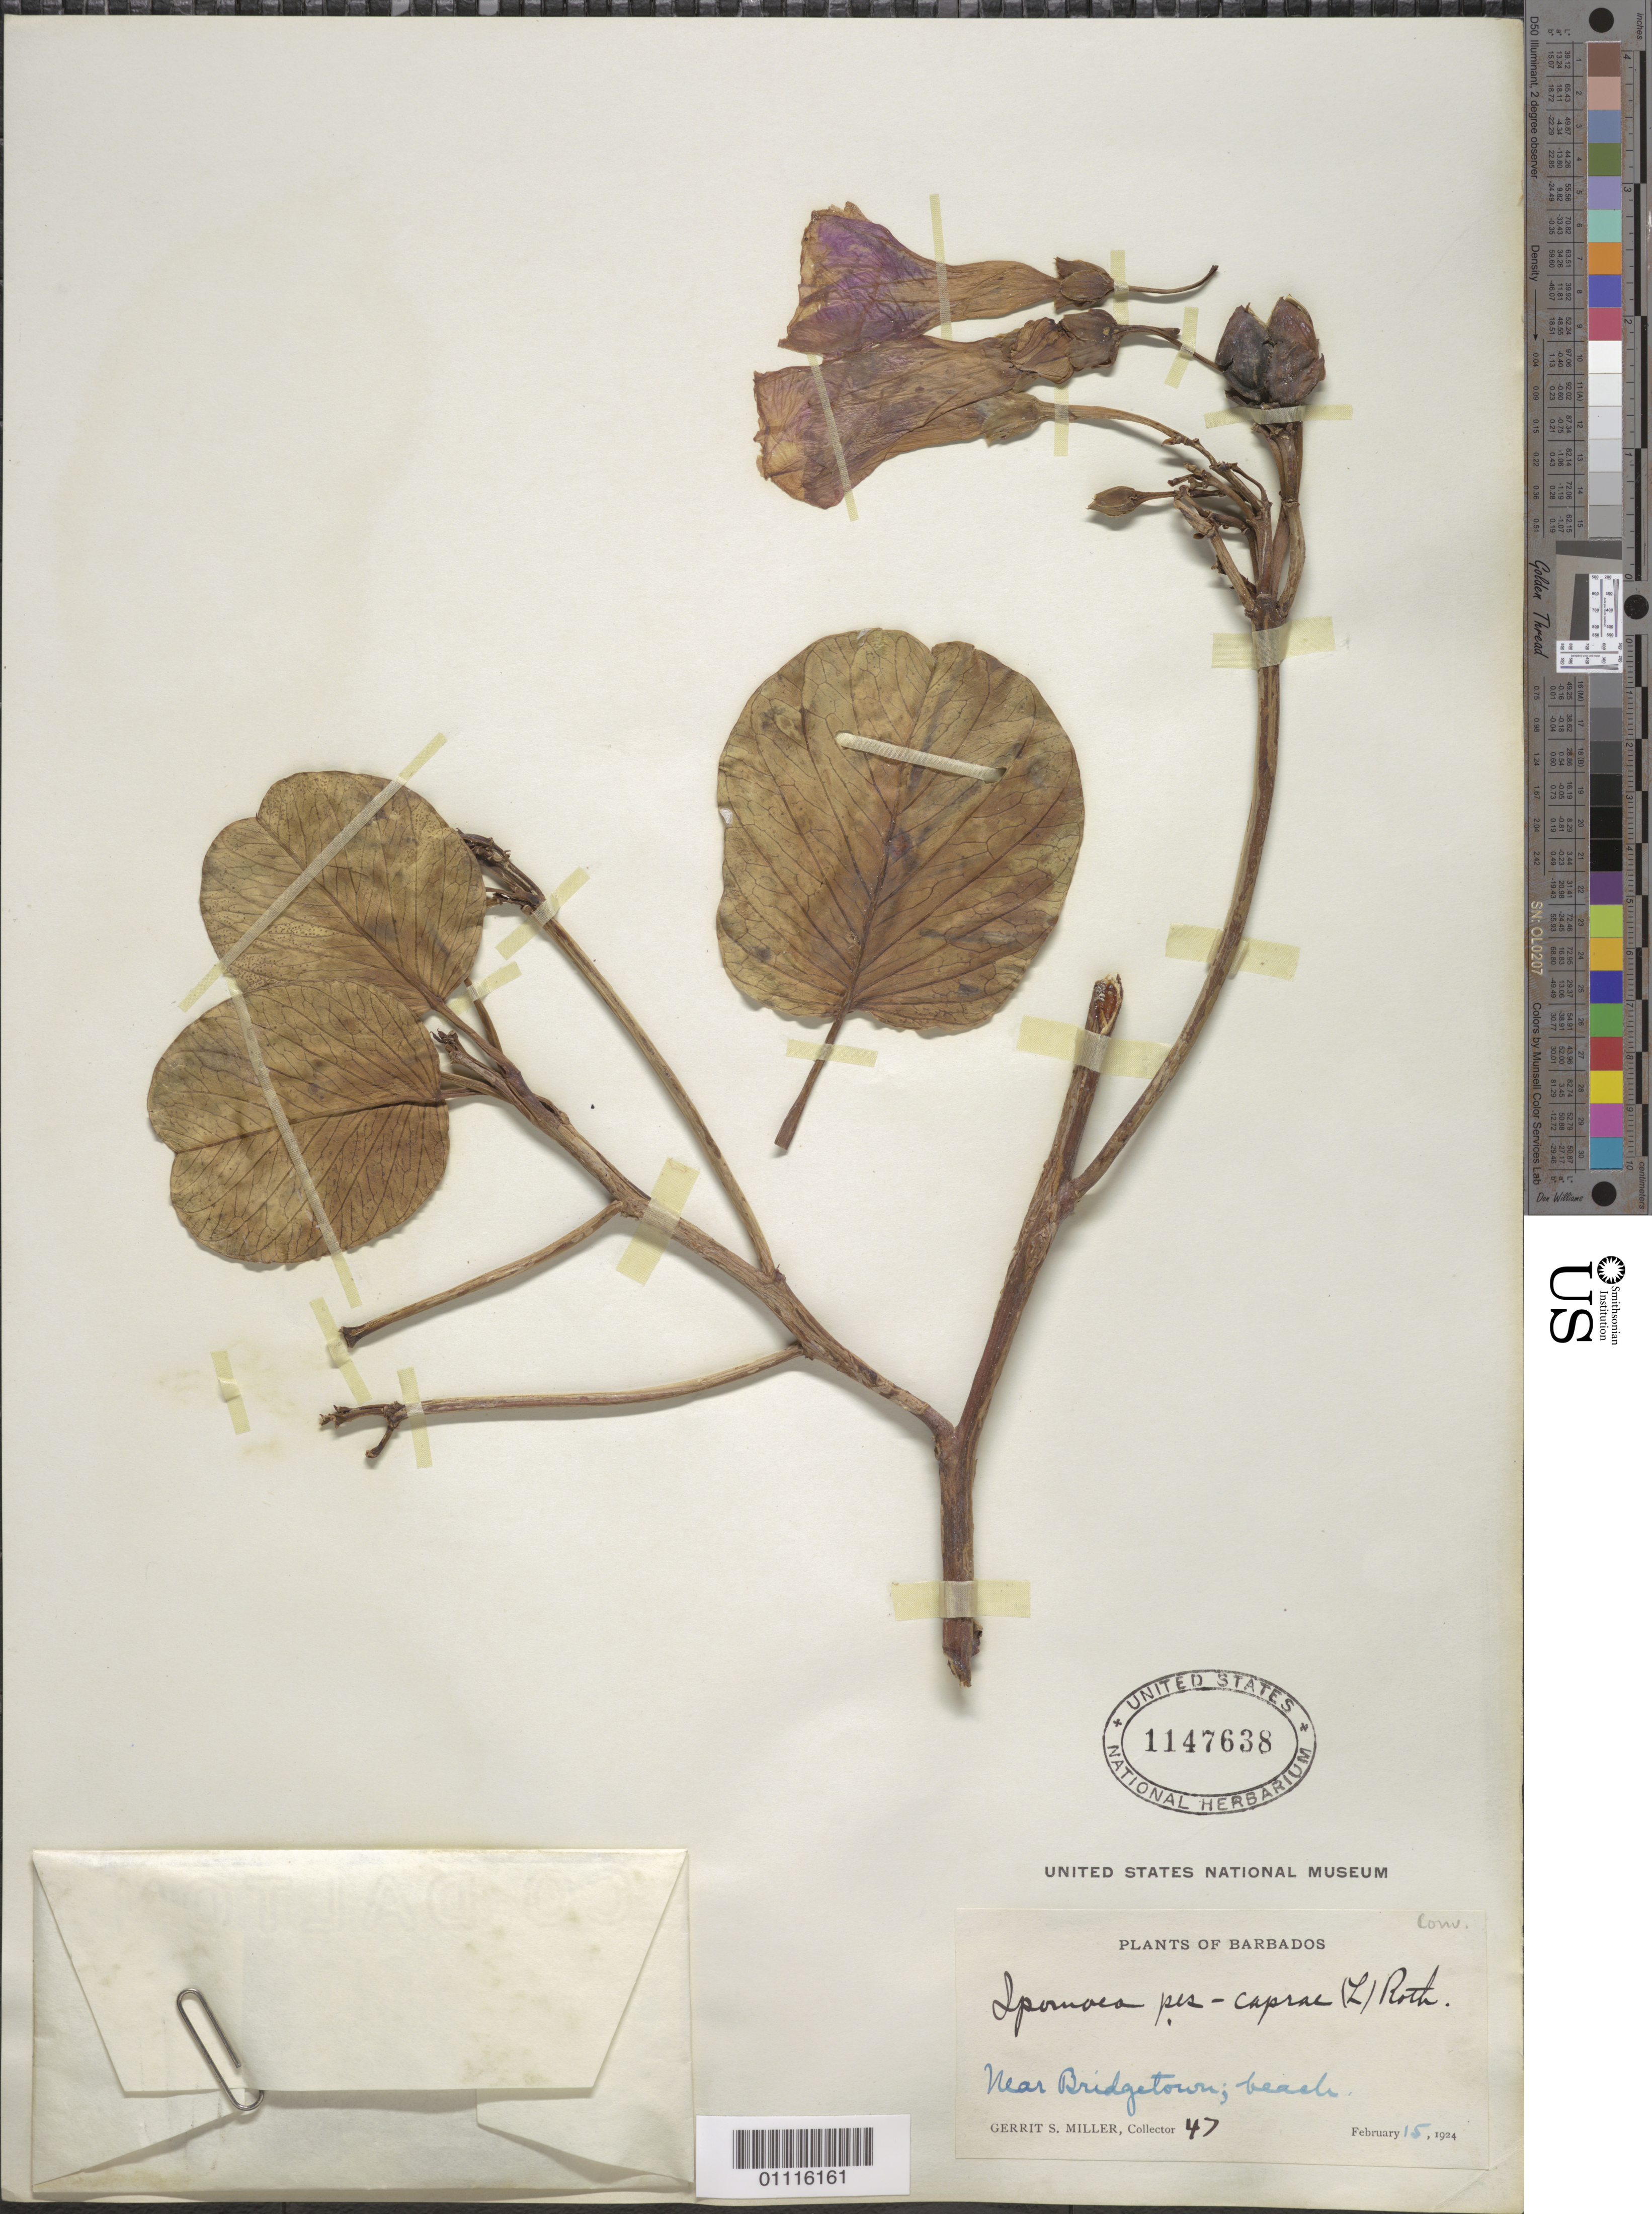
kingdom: Plantae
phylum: Tracheophyta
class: Magnoliopsida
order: Solanales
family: Convolvulaceae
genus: Ipomoea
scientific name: Ipomoea pes-caprae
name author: (L.) R. Br.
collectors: G. S. Miller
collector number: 47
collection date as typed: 15 Feb 1924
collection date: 1924-02-15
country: Barbados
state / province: Saint Michael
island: Barbados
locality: Near Bridgetown; beach.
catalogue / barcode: US 1147638